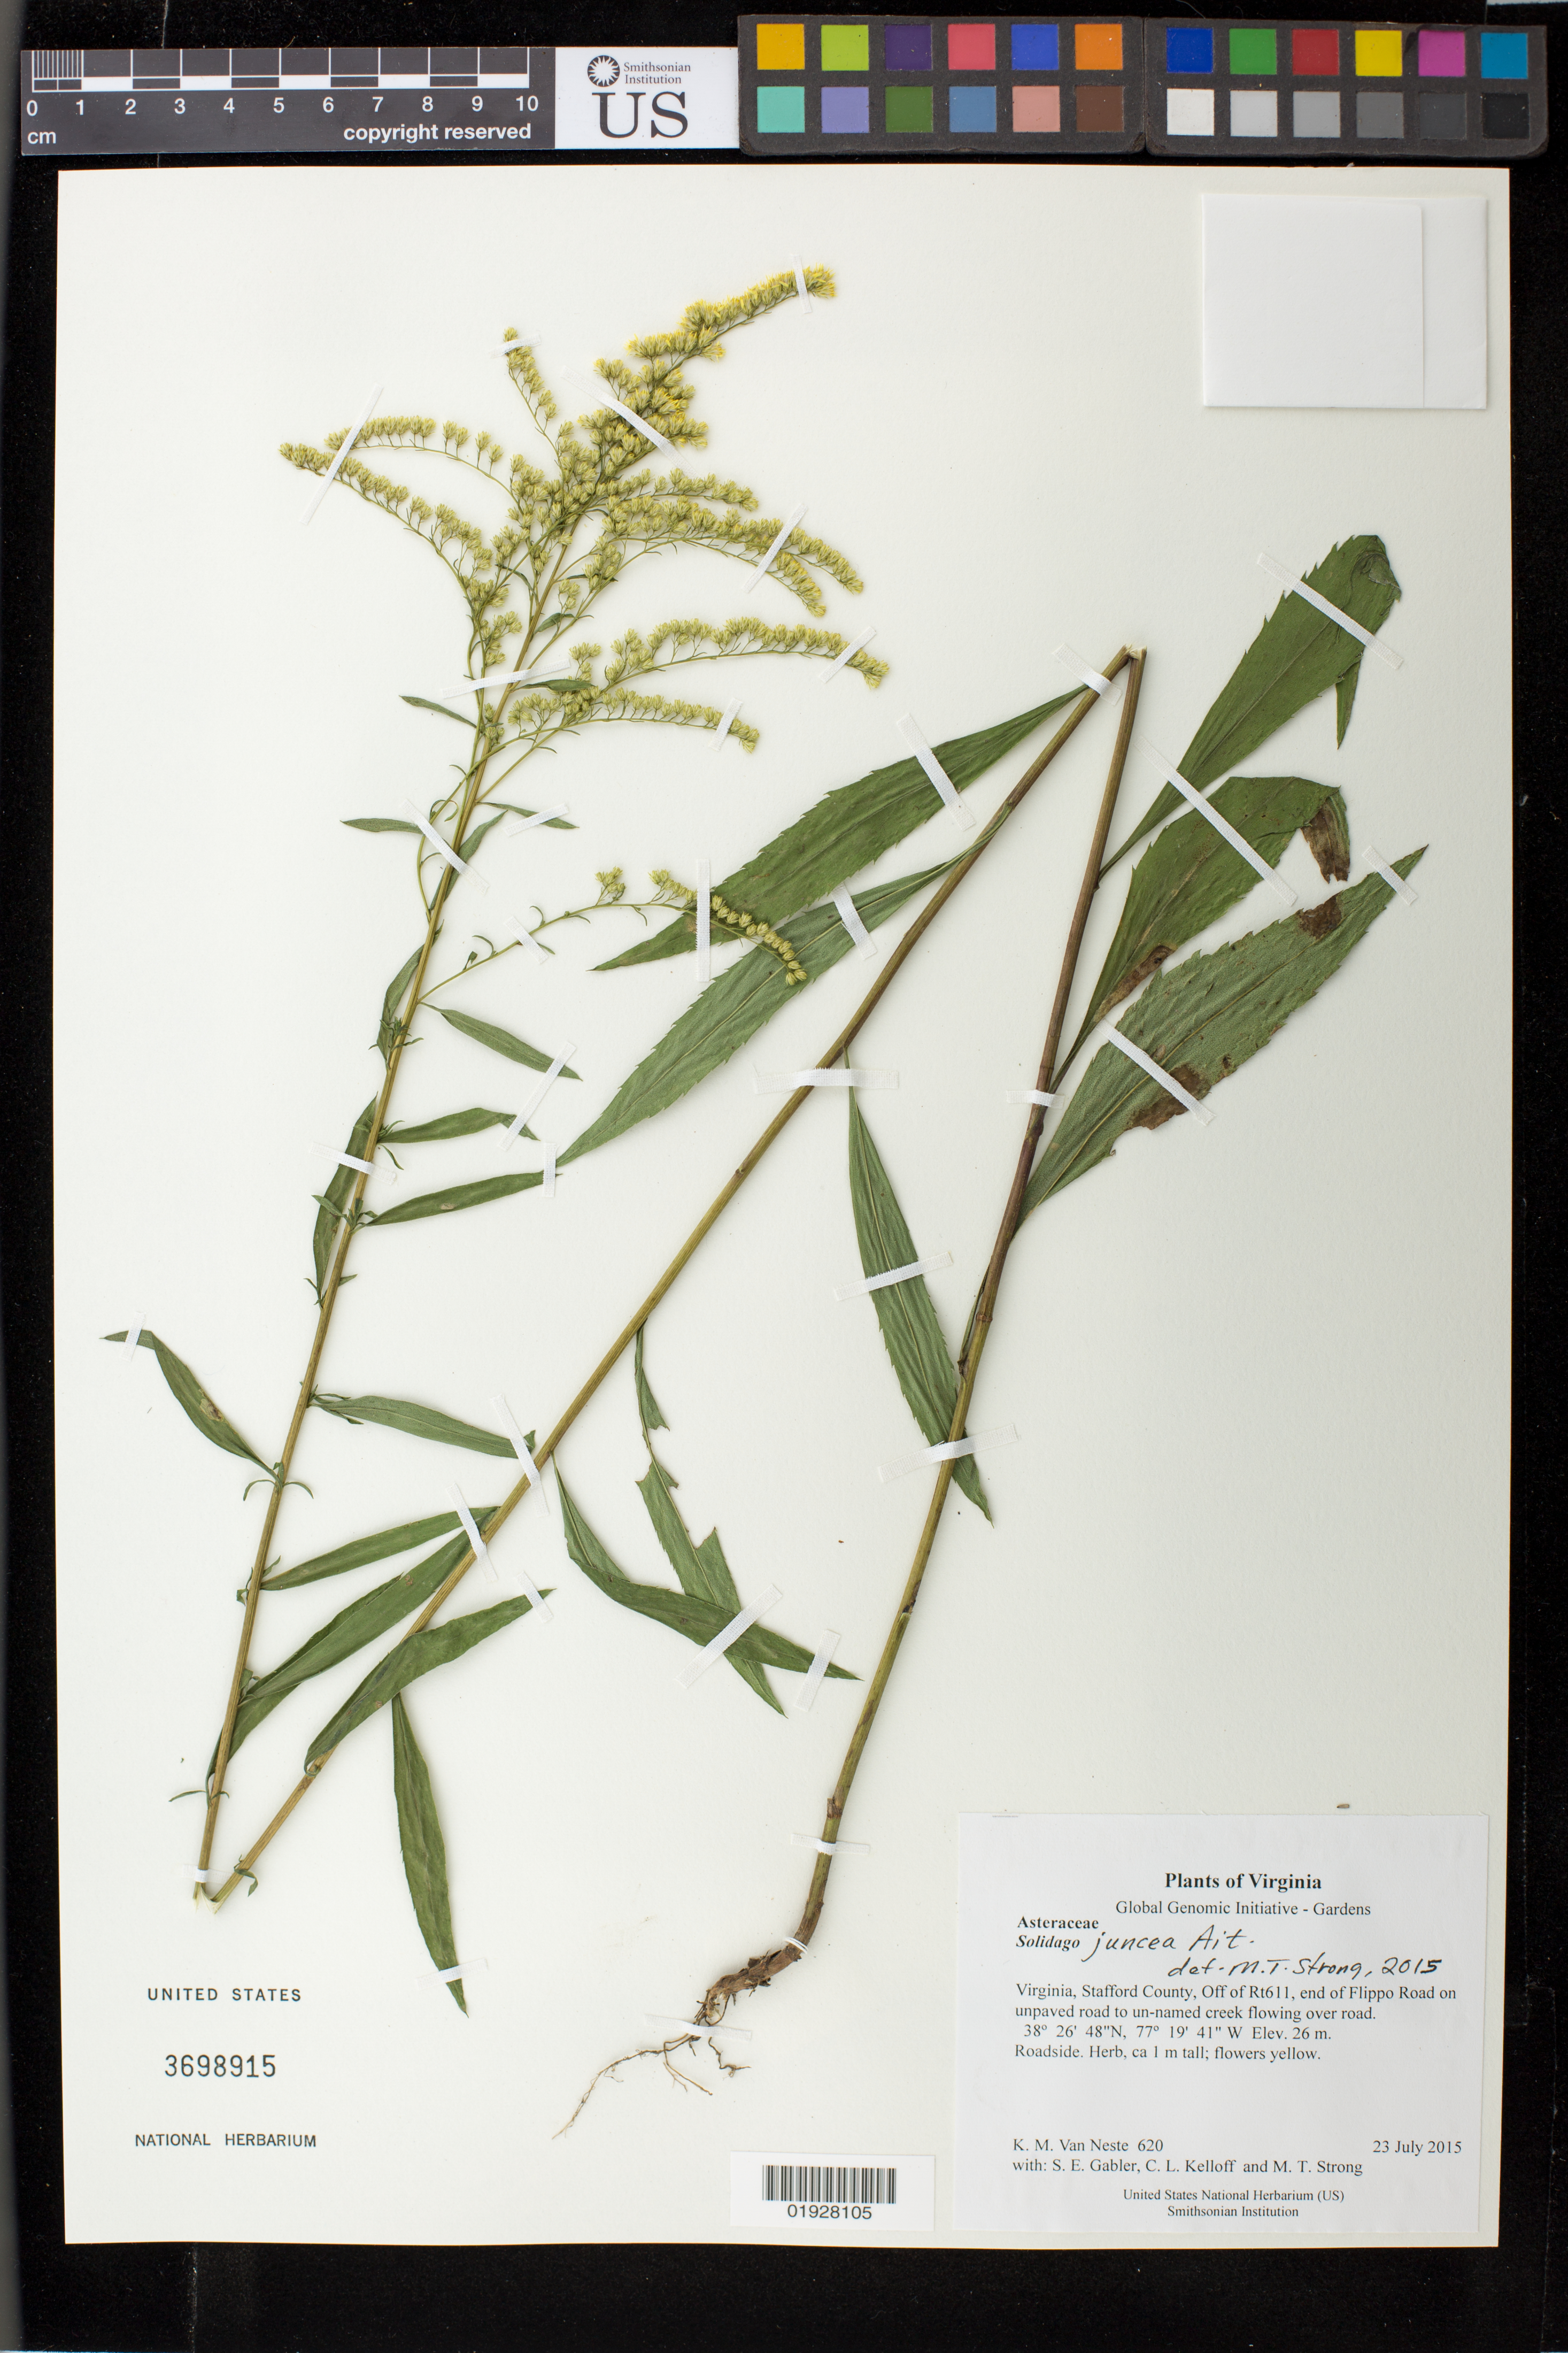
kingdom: Plantae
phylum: Tracheophyta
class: Magnoliopsida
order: Asterales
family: Asteraceae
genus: Solidago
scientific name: Solidago juncea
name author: Aiton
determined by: Strong, M. T., (US), Smithsonian Institution - National Museum of Natural History (UNITED STATES)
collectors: K. M. Van Neste, S. E. Gabler, C. L. Kelloff & M. T. Strong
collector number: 620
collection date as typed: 23 July 2015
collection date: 2015-07-23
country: United States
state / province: Virginia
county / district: Stafford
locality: Off of Rt611, end of Flippo Road on unpaved road to un-named creek flowing over road.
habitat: Roadside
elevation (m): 26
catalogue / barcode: US 3698915